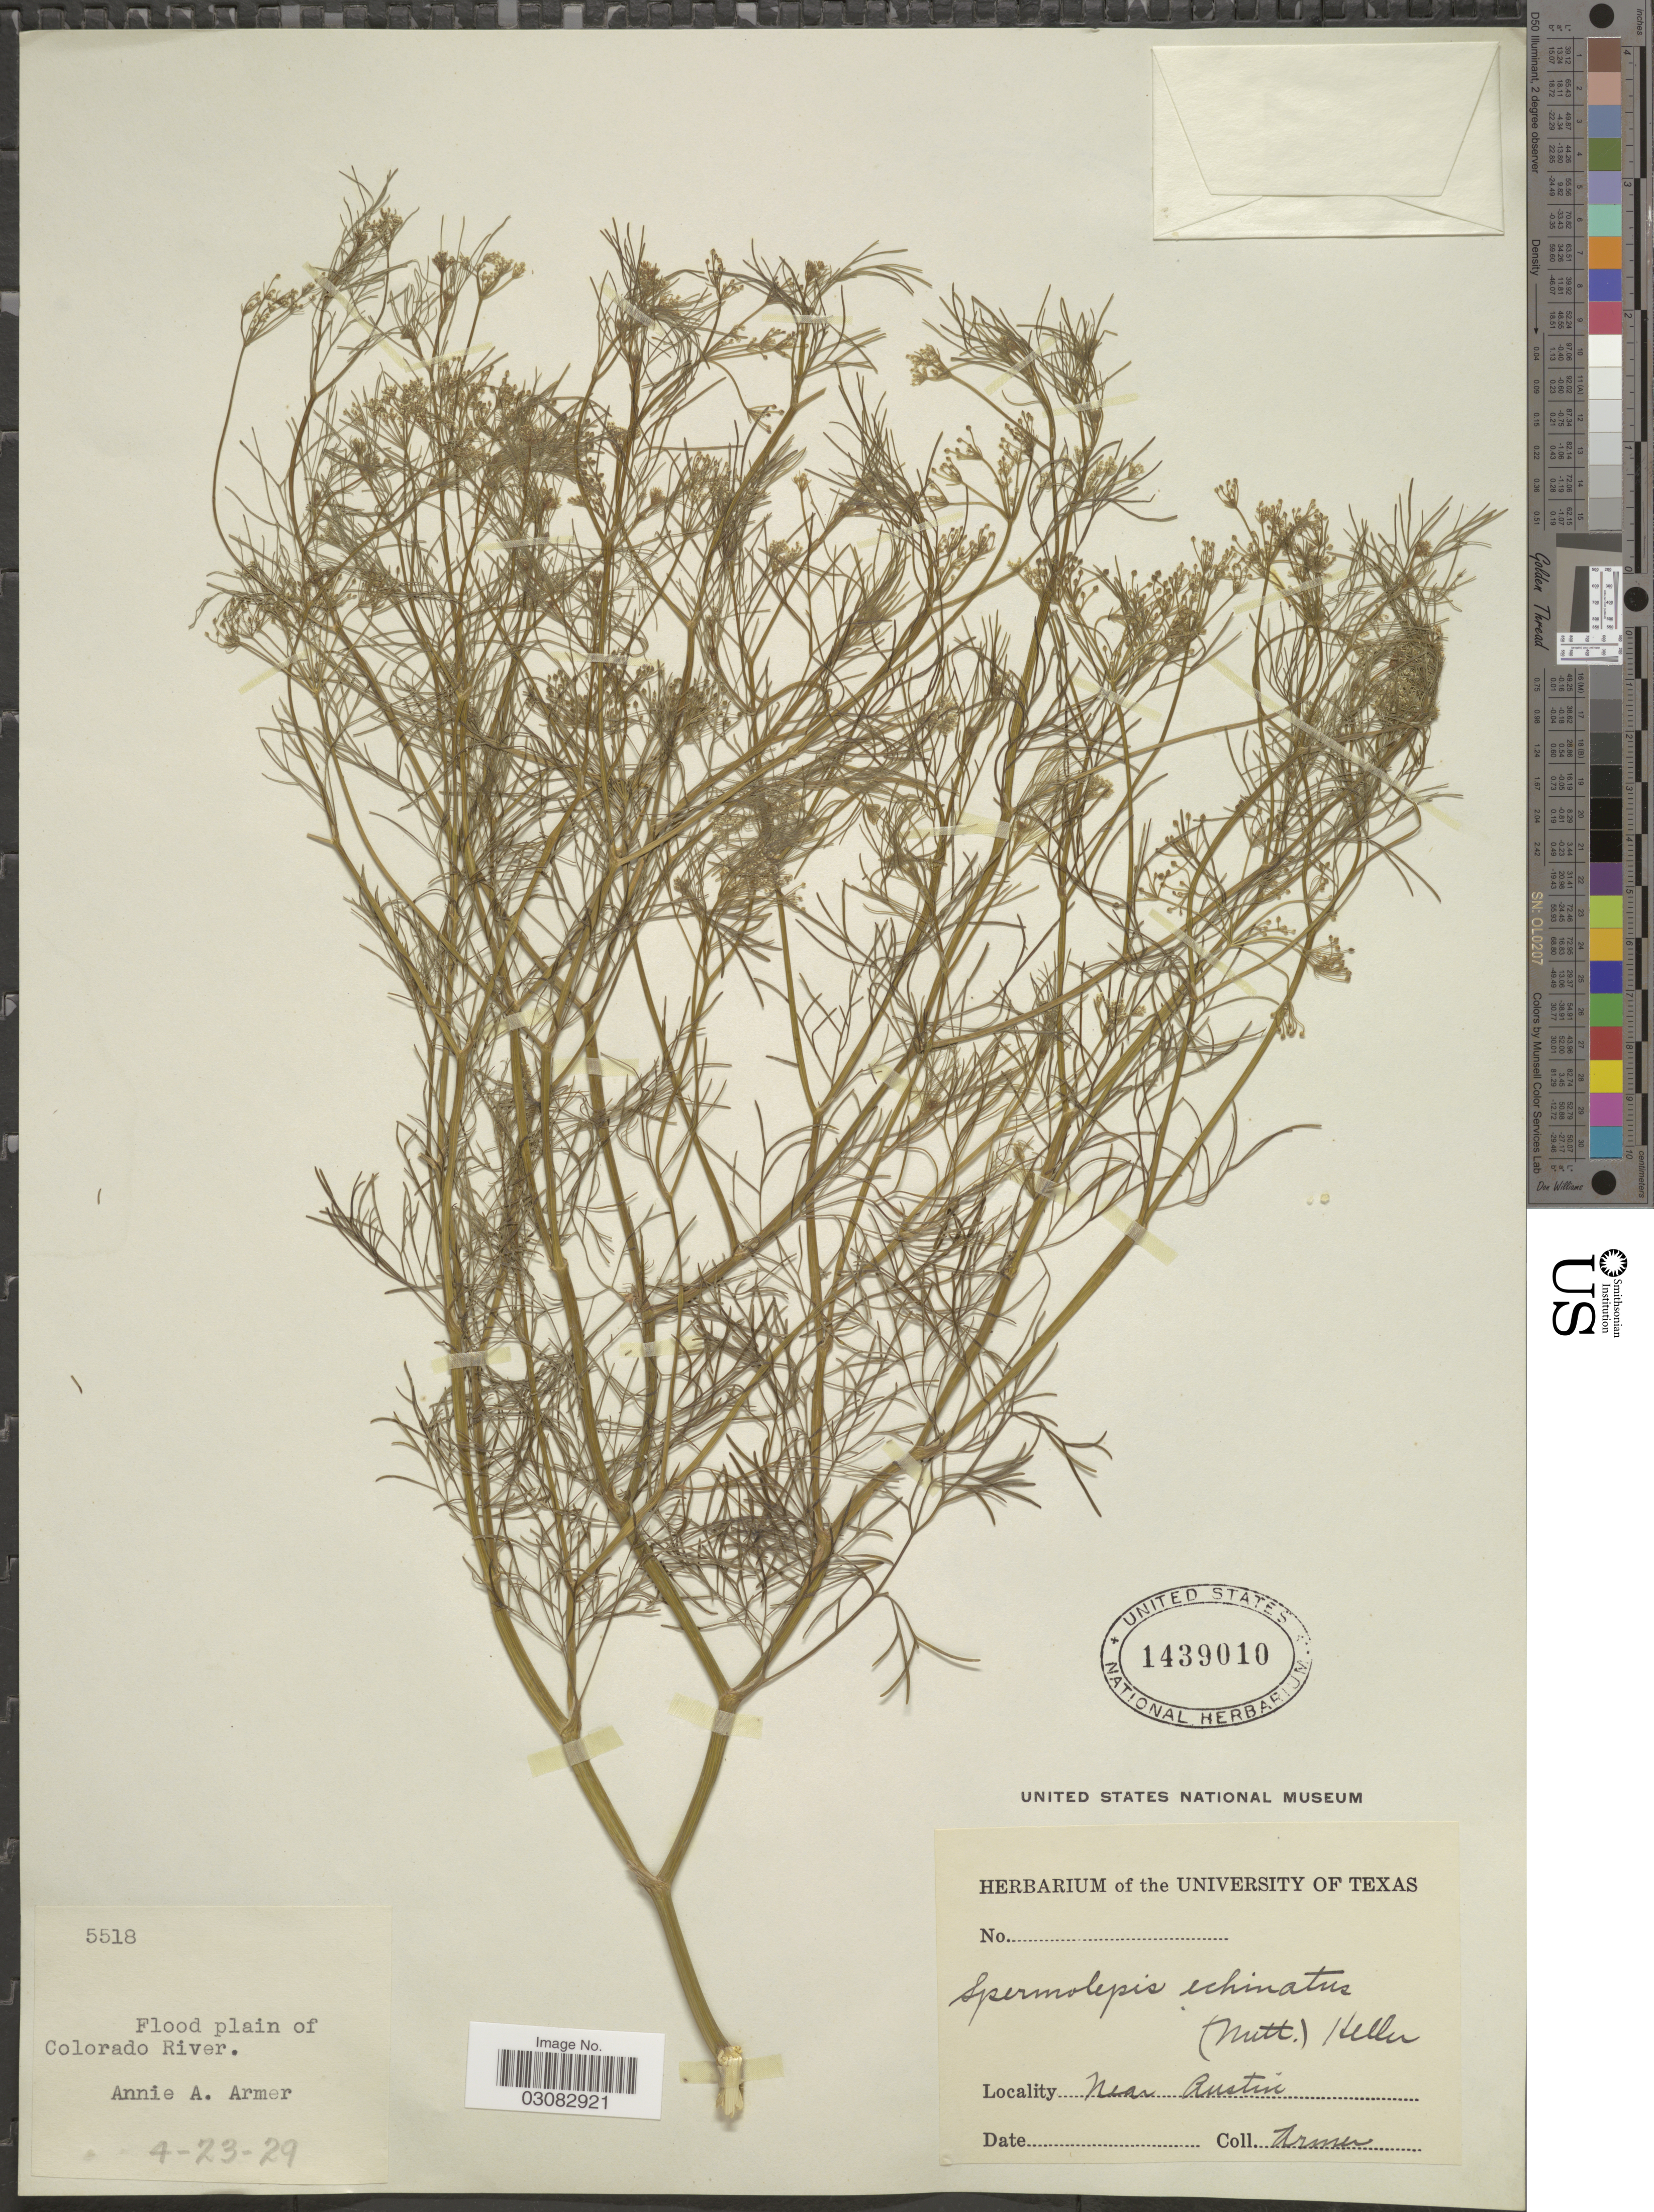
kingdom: Plantae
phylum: Tracheophyta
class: Magnoliopsida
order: Apiales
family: Apiaceae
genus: Spermolepis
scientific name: Spermolepis echinata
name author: (Nutt. ex DC.) A. Heller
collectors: A. Armer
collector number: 5518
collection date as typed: Transcribed d/m/y: 23/4/29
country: United States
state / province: Texas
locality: Near Austin, Flood plain of Colorado River.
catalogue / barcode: US 1439010